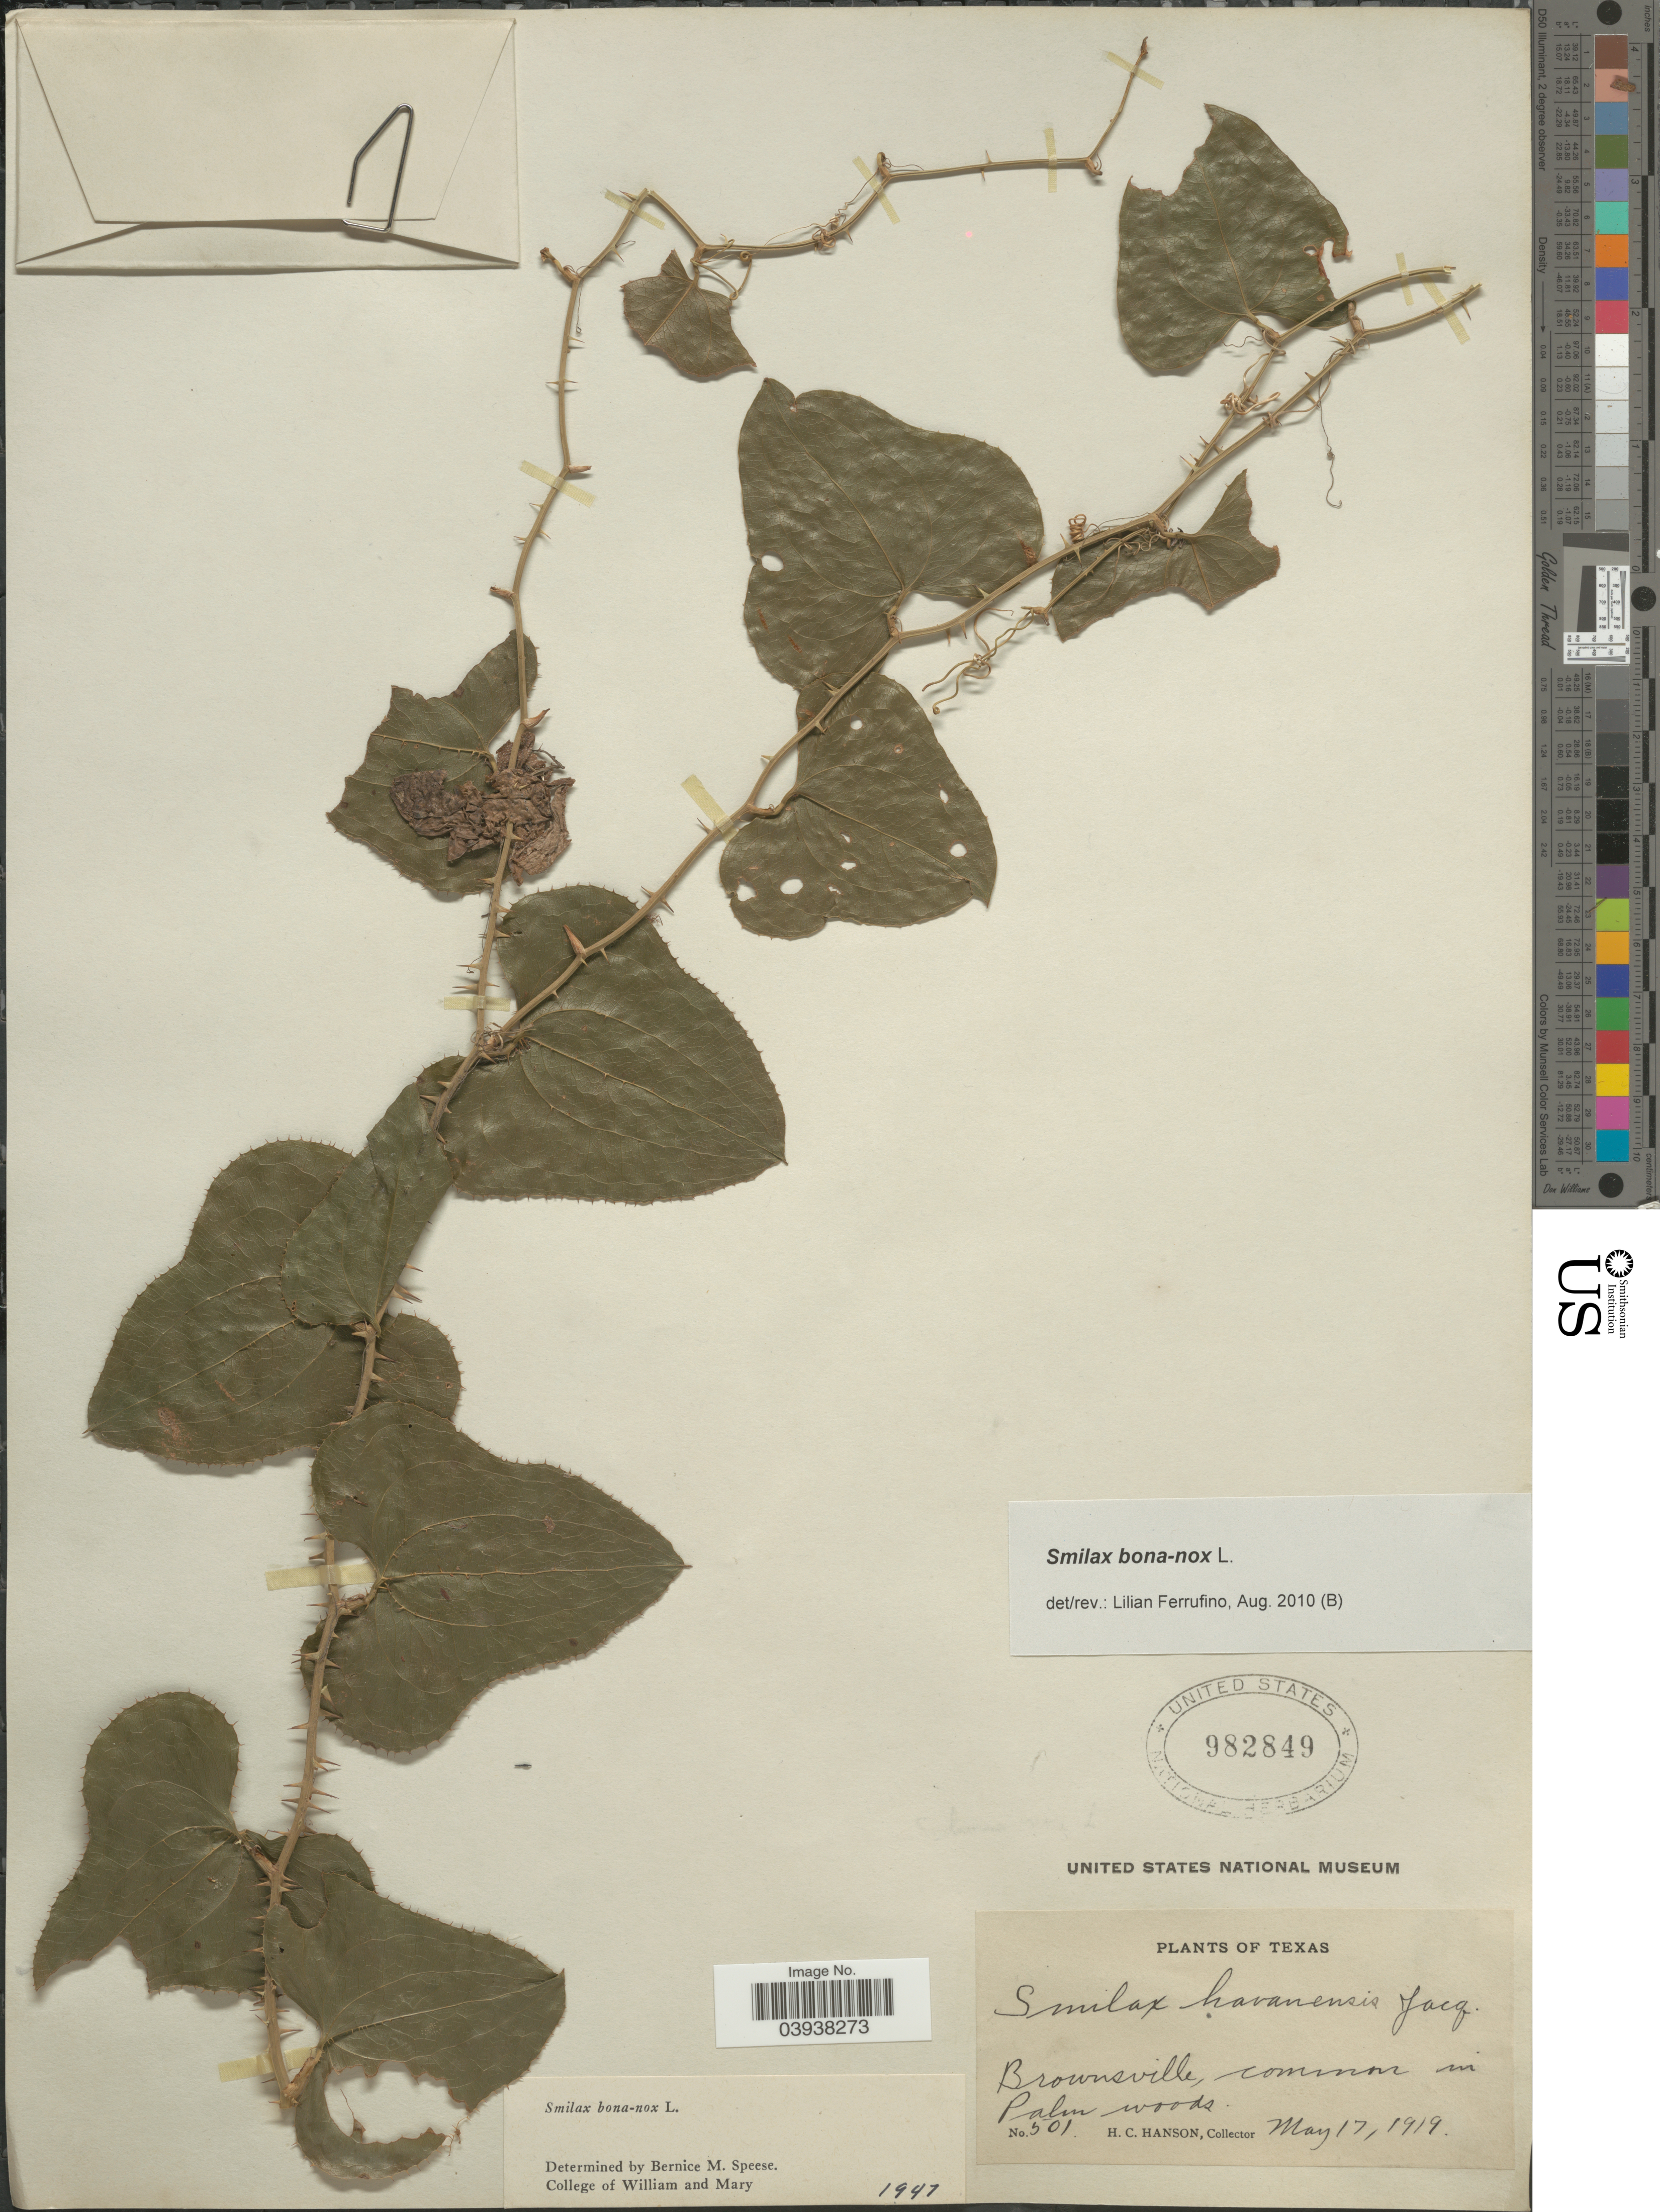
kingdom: Plantae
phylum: Tracheophyta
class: Liliopsida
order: Liliales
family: Smilacaceae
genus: Smilax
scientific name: Smilax bona-nox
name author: L.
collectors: H. Hanson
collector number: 501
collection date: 1919-05-17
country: United States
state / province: Texas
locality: Brownsville.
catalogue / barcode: US 982849